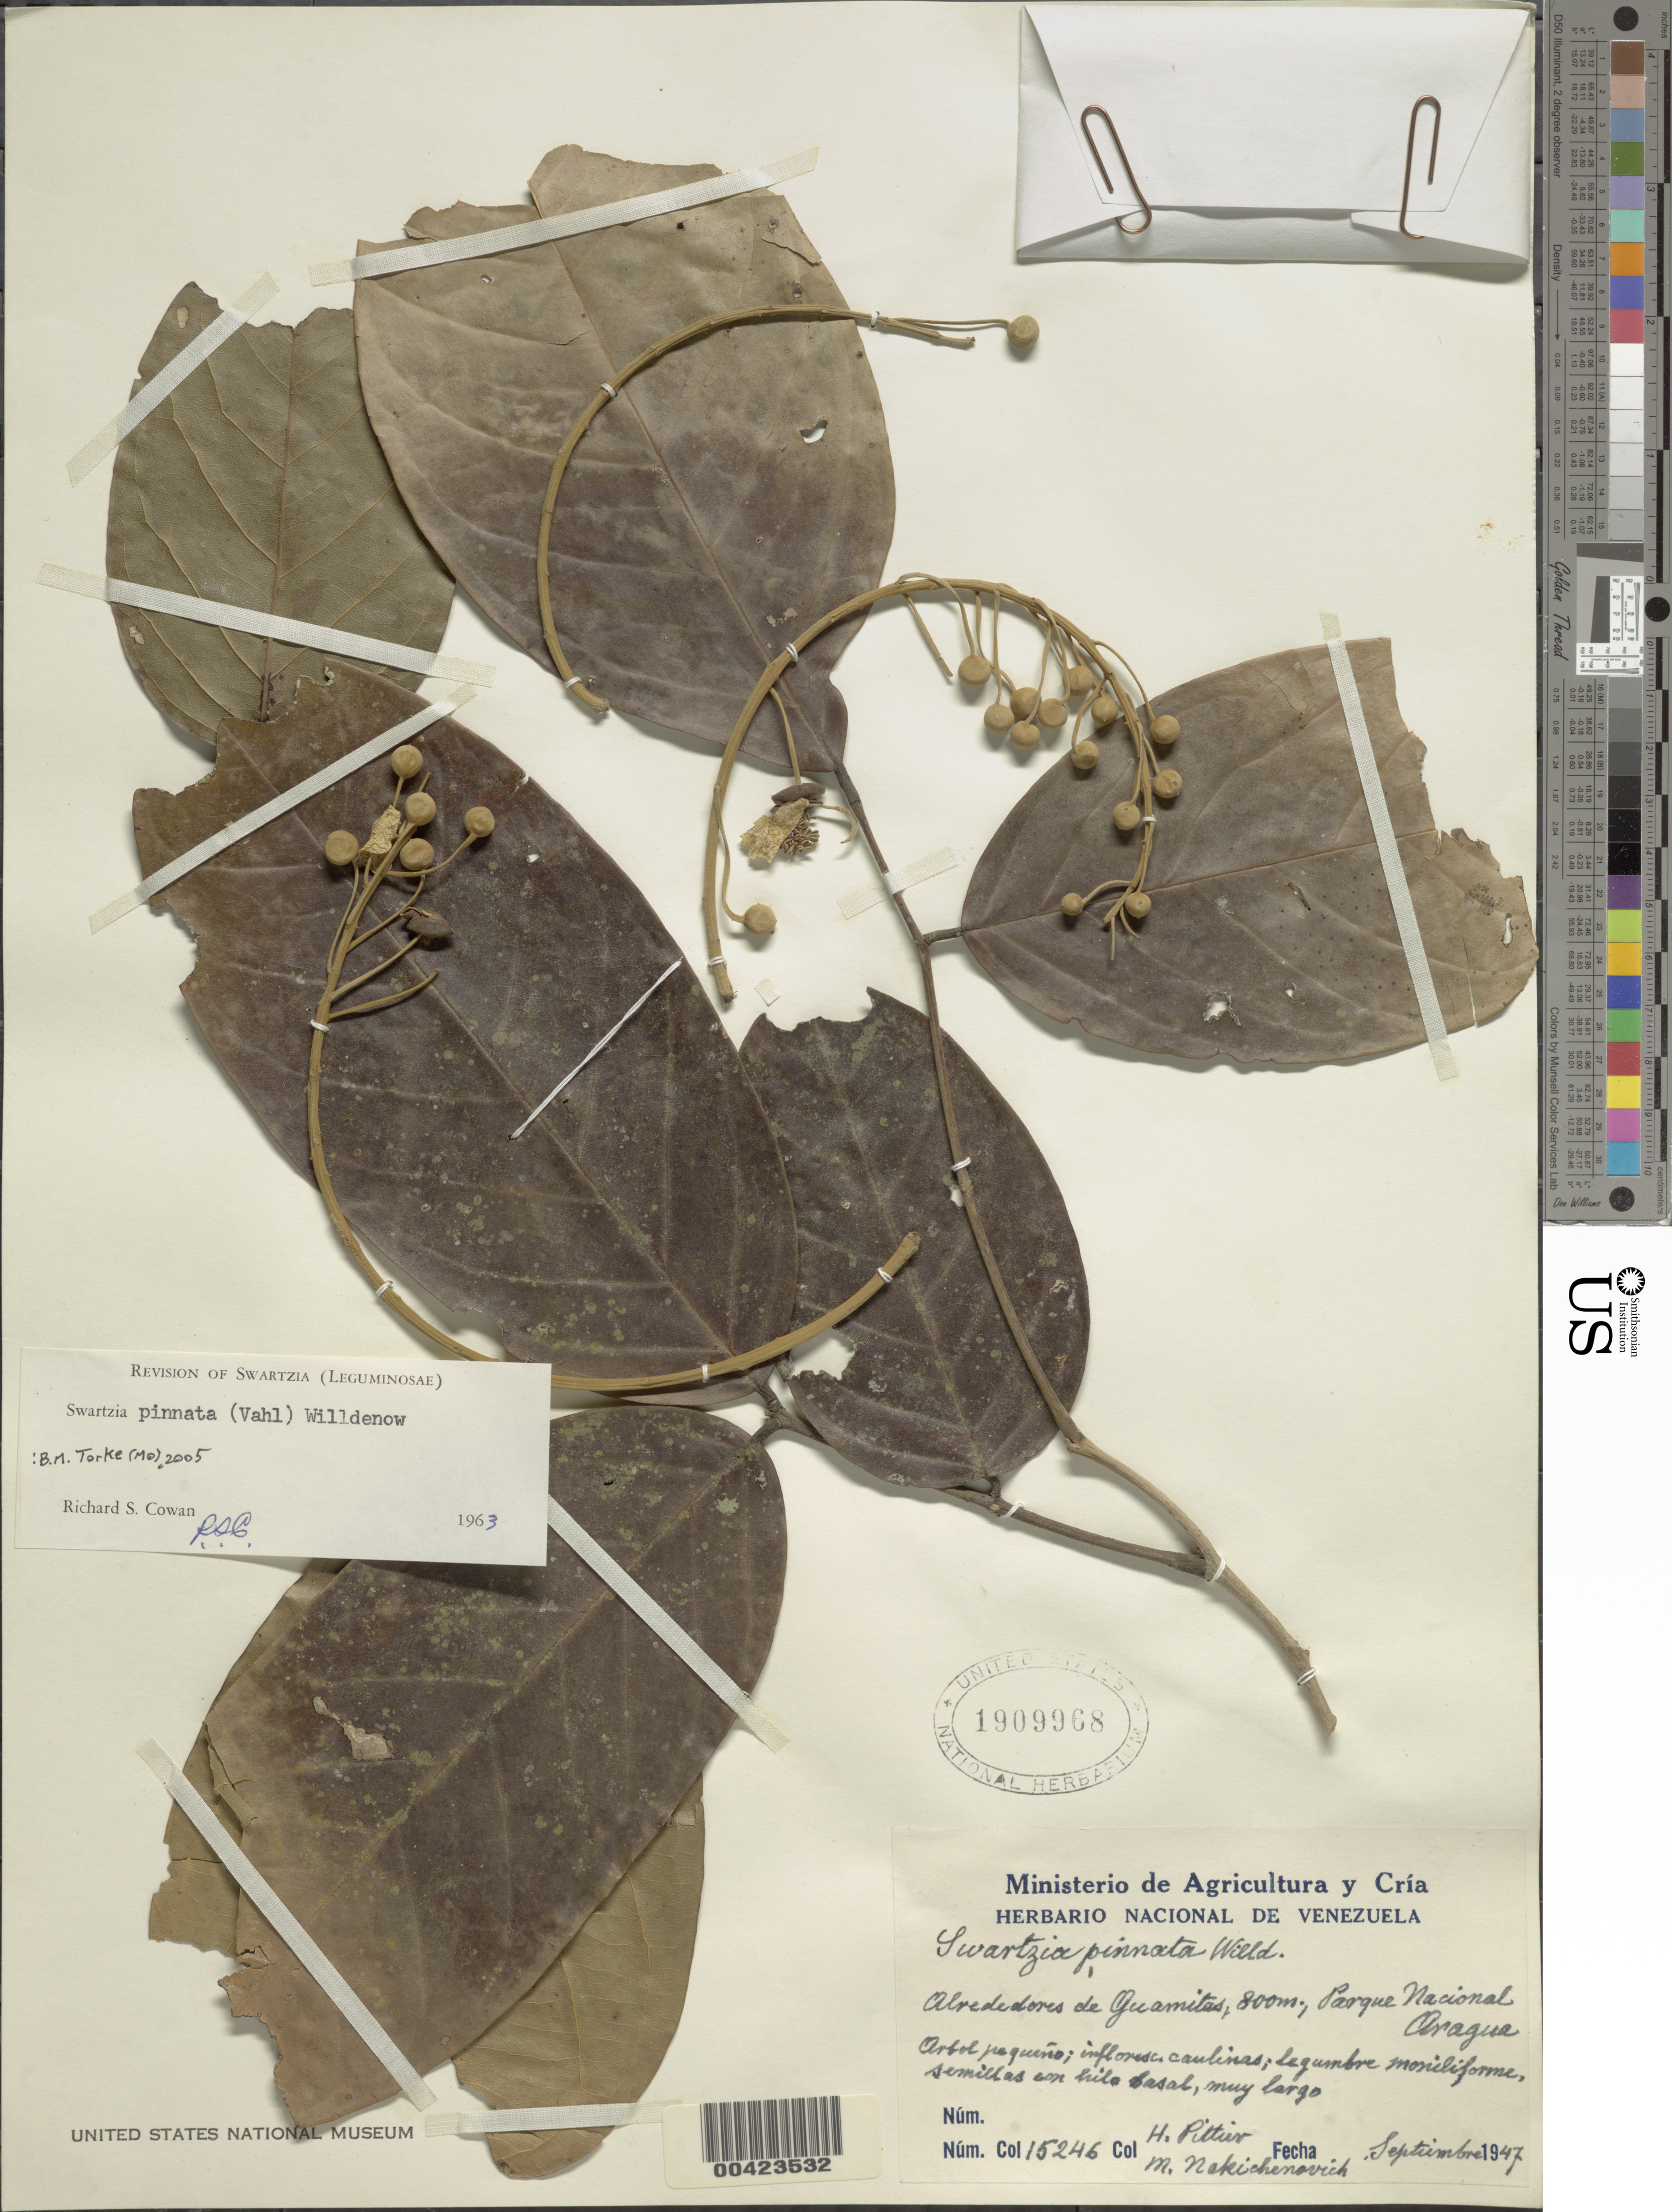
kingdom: Plantae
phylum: Tracheophyta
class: Magnoliopsida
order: Fabales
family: Fabaceae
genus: Swartzia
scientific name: Swartzia pinnata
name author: (Vahl) Willd.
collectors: H. F. Pittier & M. Nakichenovich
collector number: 15246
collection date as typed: Sep 1947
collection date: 1947-09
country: Venezuela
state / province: Aragua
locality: Alrededores de guamites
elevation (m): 800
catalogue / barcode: US 1909968